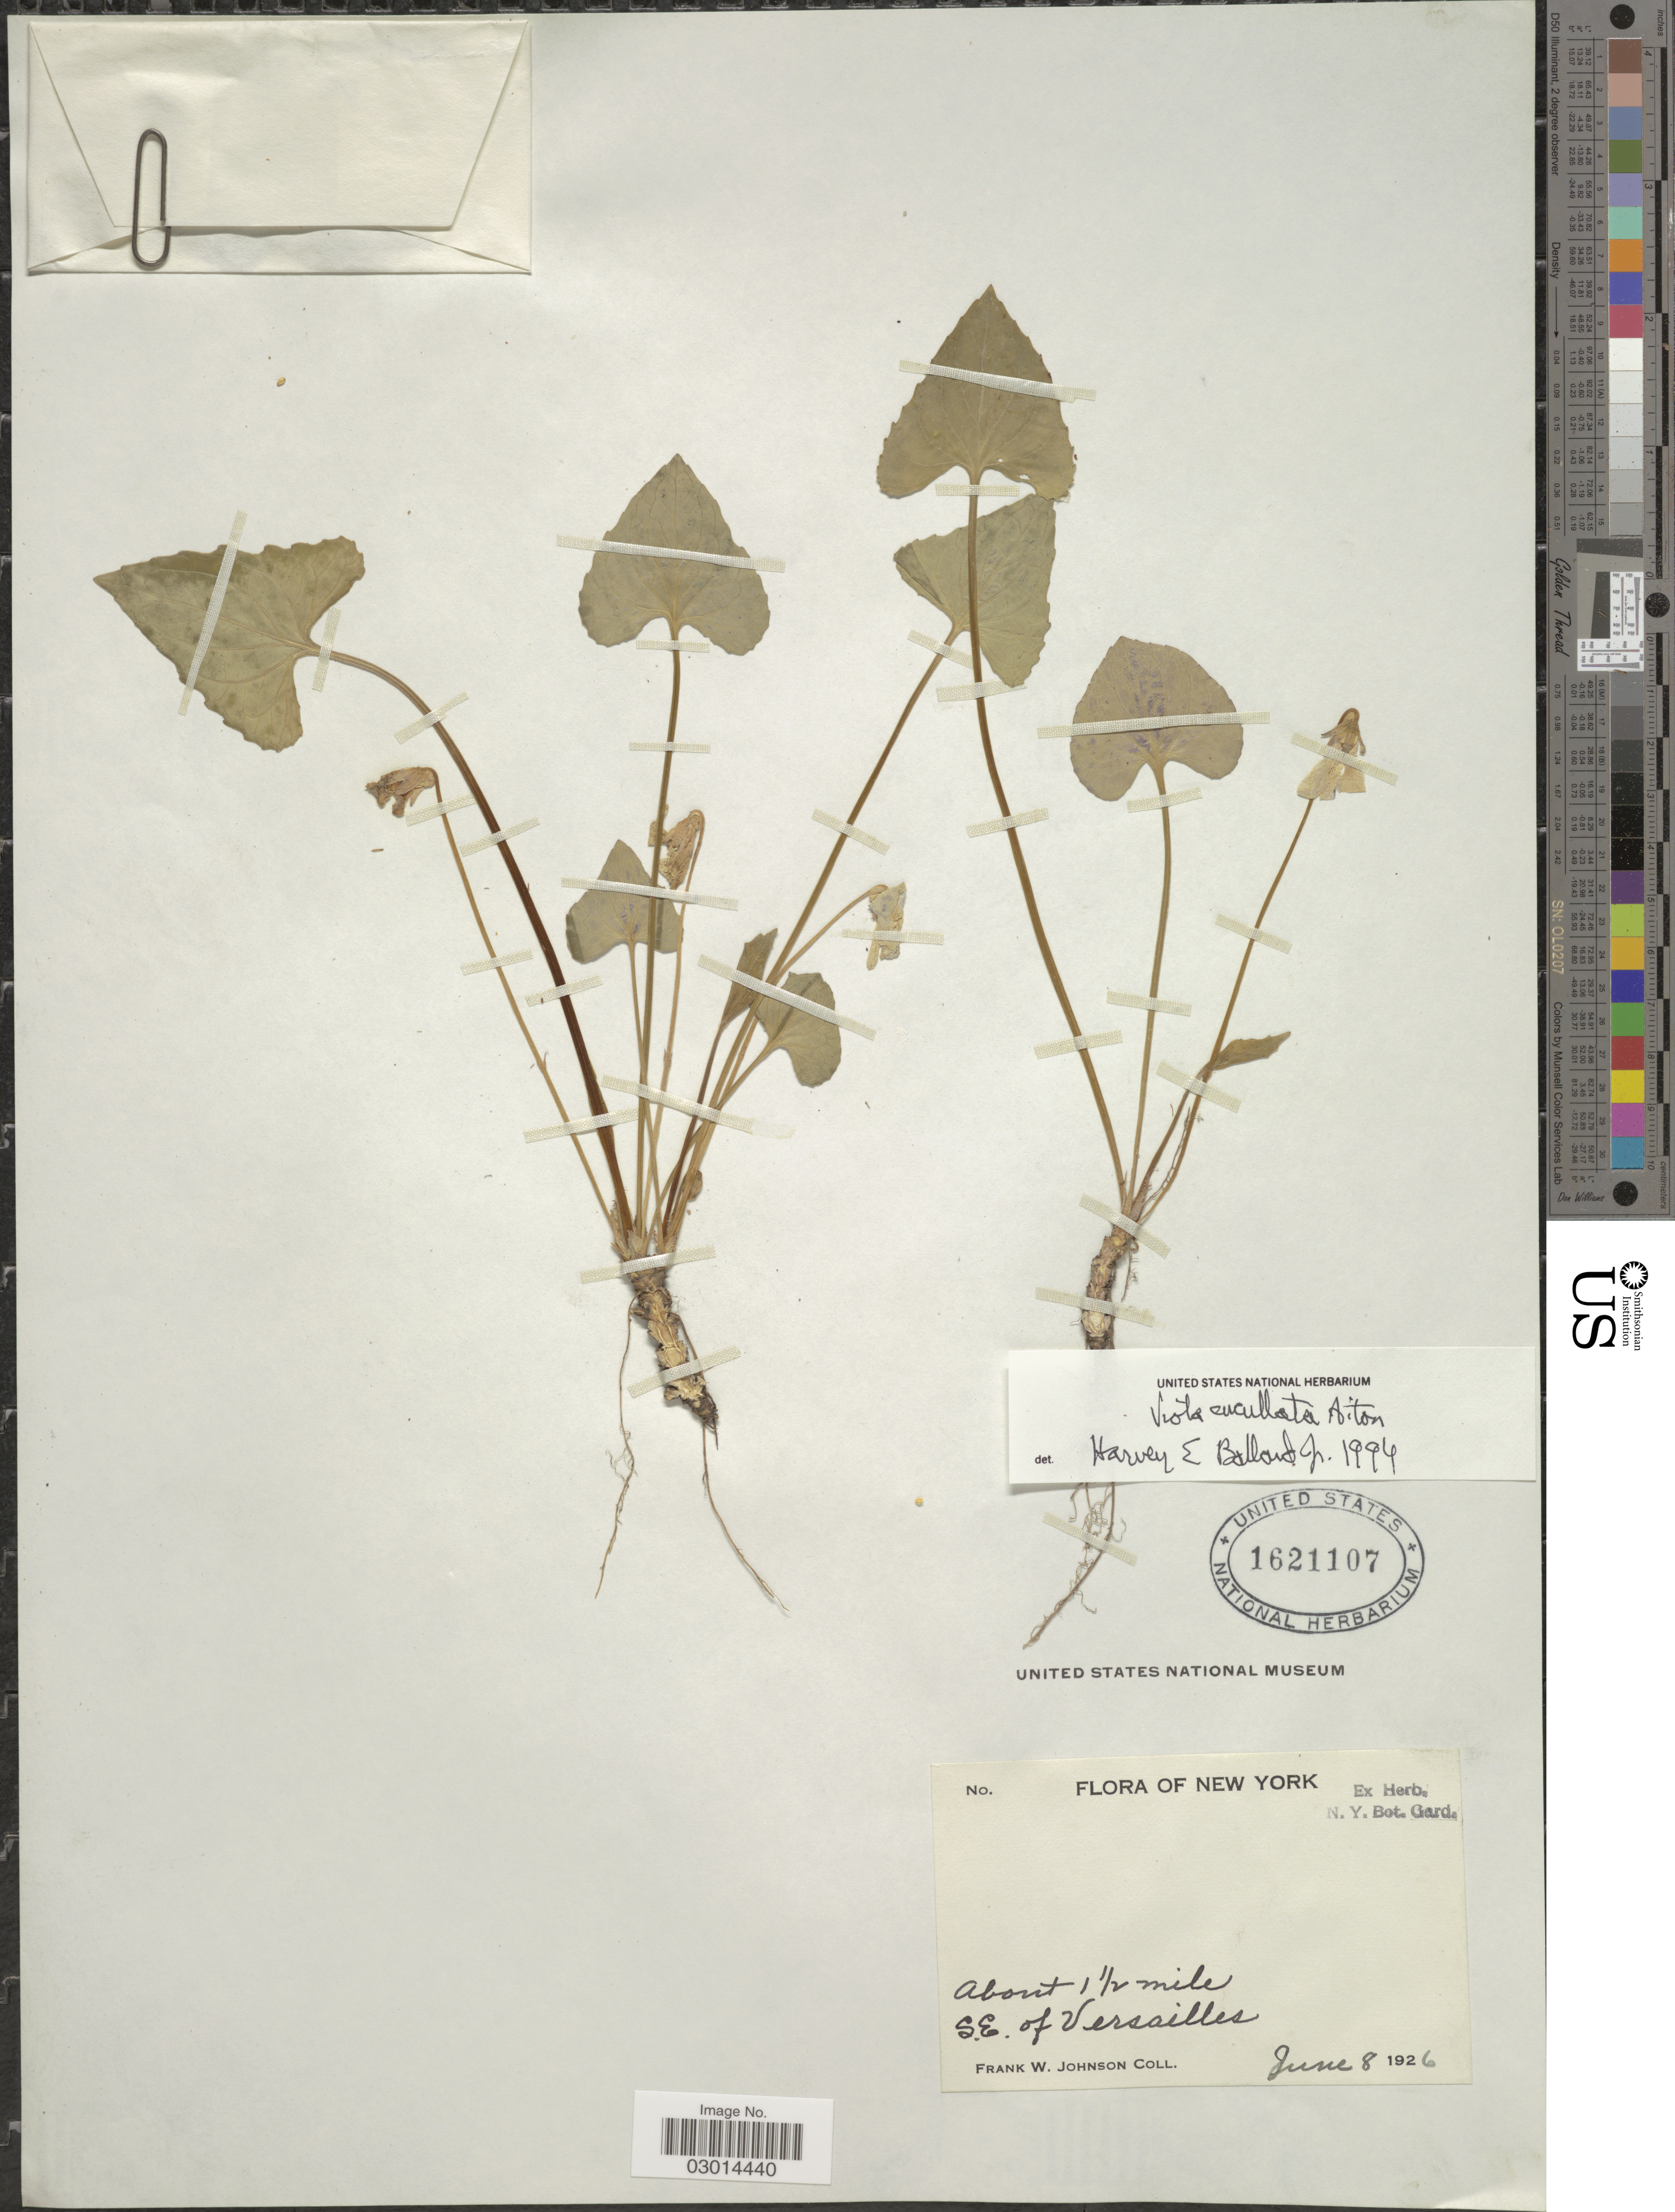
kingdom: Plantae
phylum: Tracheophyta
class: Magnoliopsida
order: Malpighiales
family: Violaceae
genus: Viola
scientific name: Viola cucullata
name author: Aiton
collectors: F. W. Johnson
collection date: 1926-06-08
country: United States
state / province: New York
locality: About 1 1/2 mile S.E. of Versailles.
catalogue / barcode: US 1621107